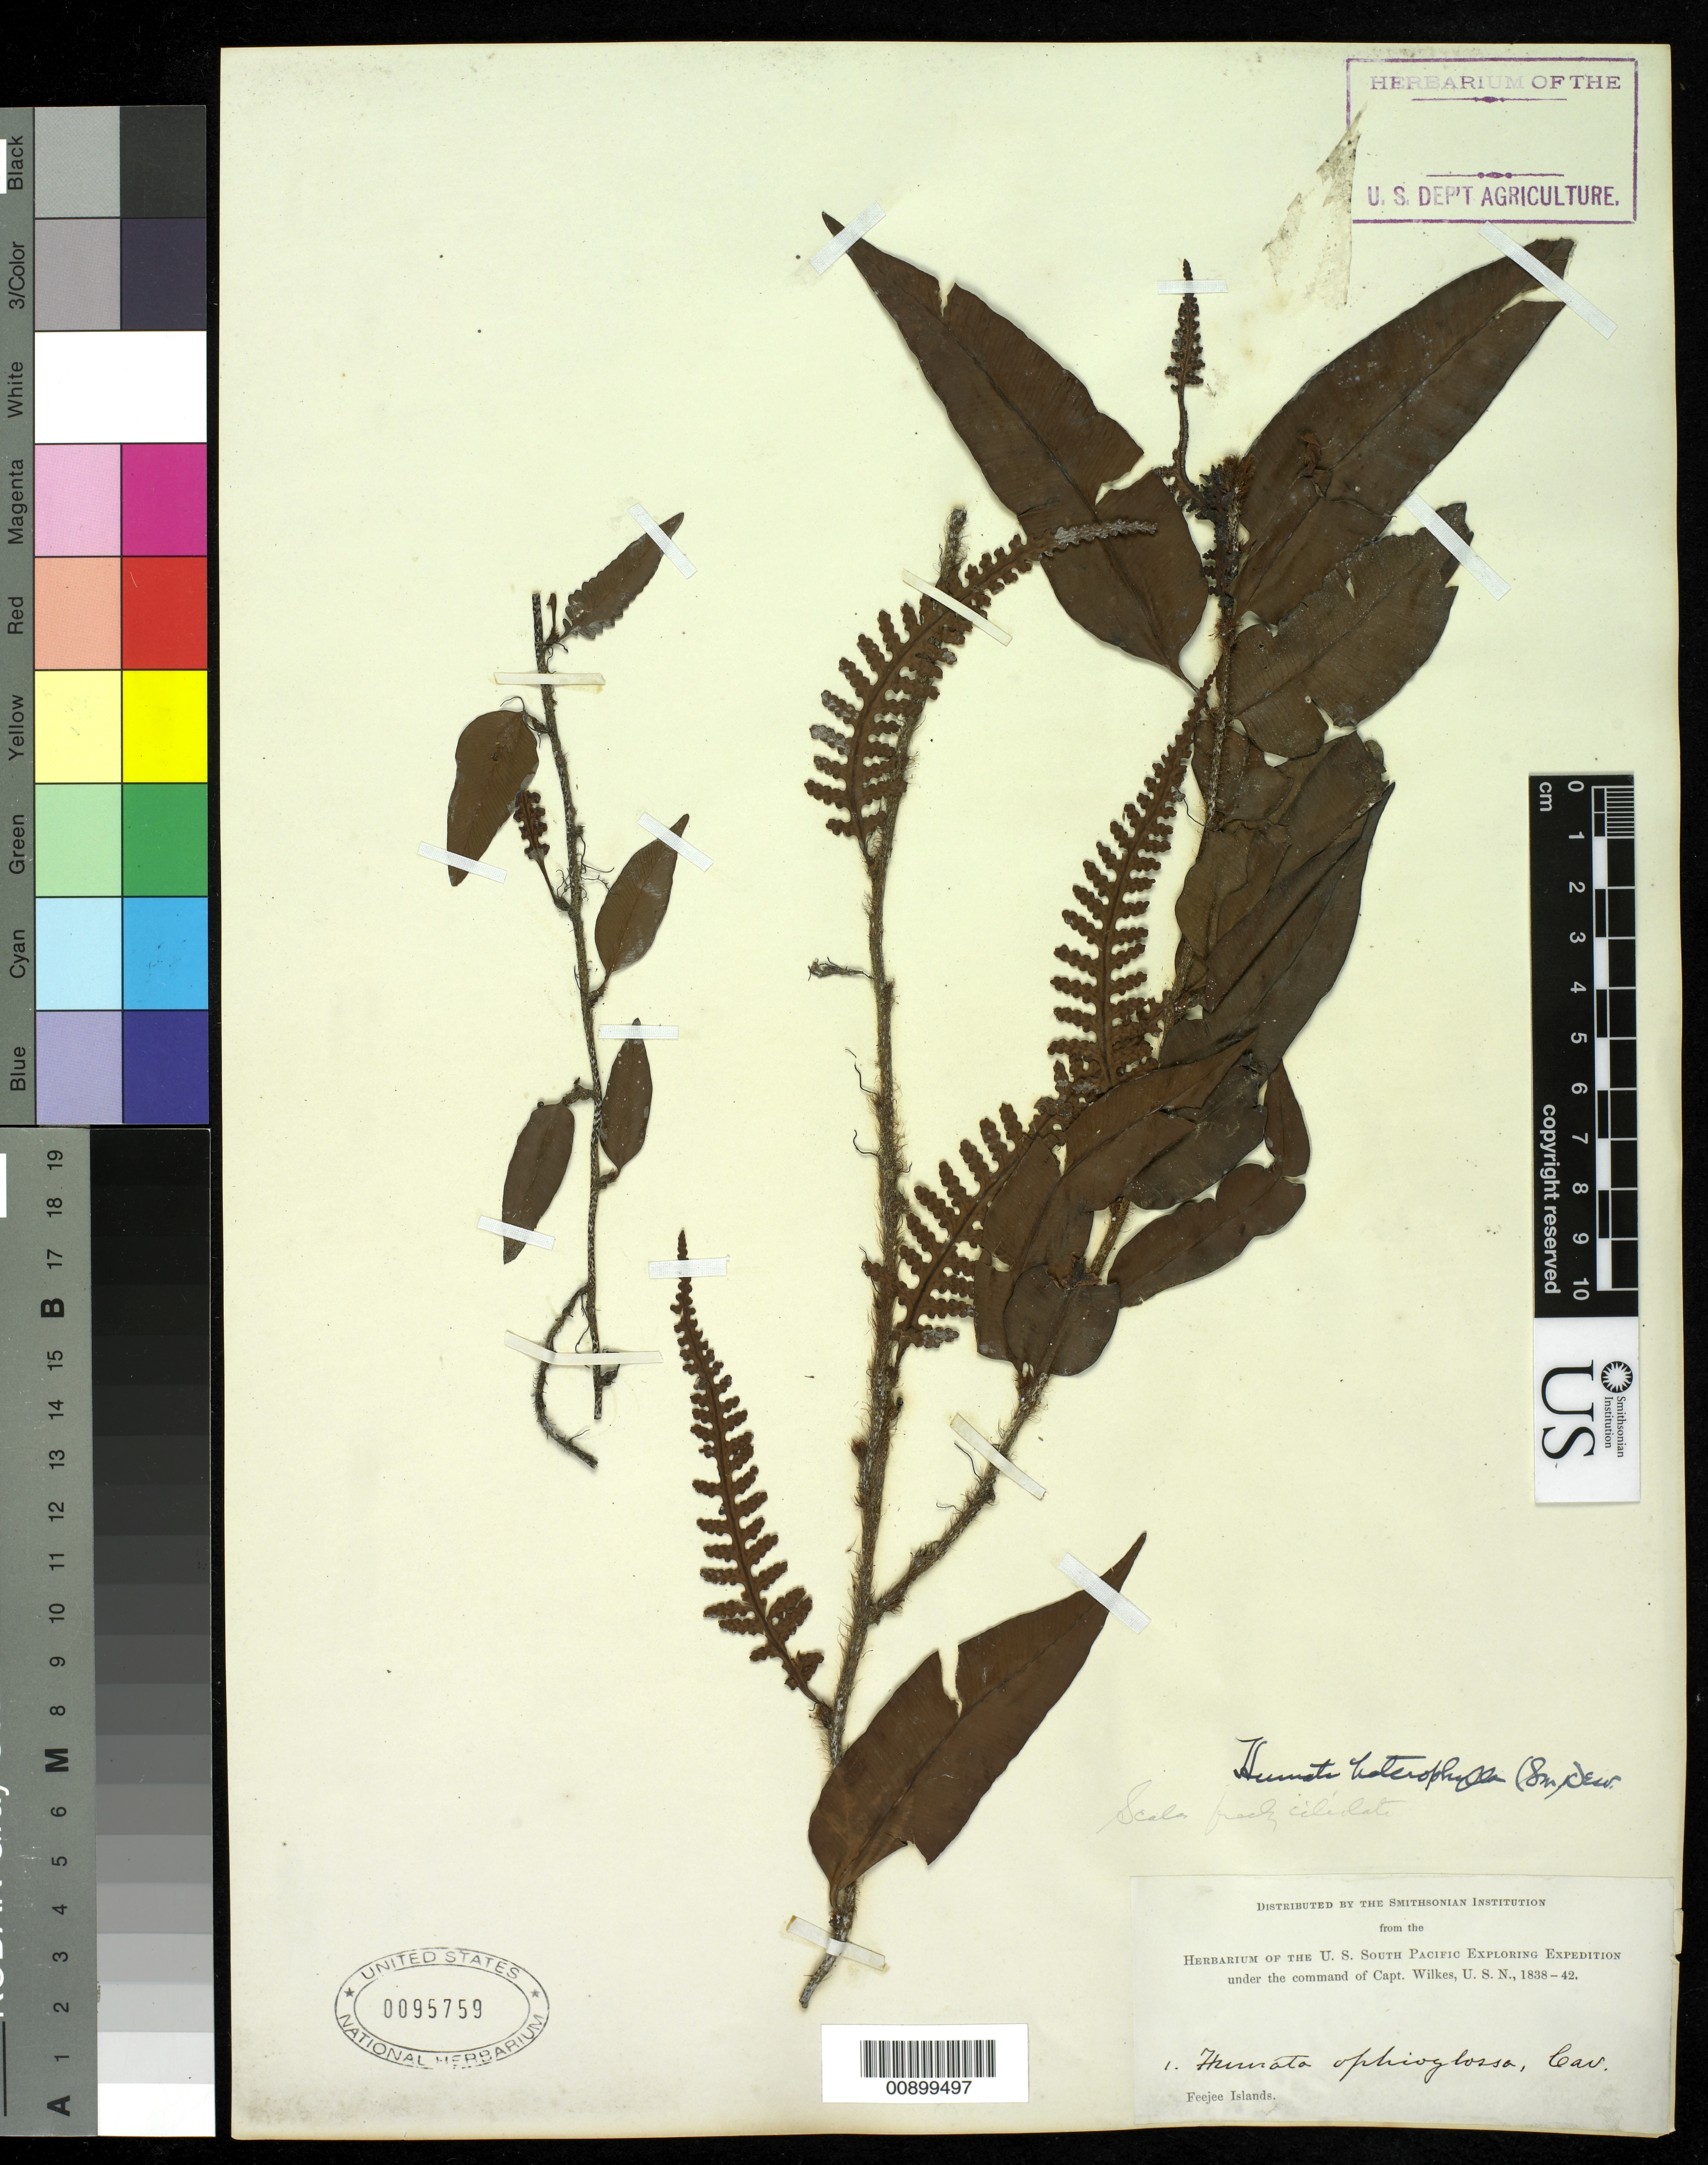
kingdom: Plantae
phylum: Tracheophyta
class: Polypodiopsida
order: Polypodiales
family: Davalliaceae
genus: Humata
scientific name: Humata heterophylla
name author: (Sm.) Desv.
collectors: Wilkes Explor. Exped.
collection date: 1838/1842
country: Fiji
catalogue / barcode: US 95759